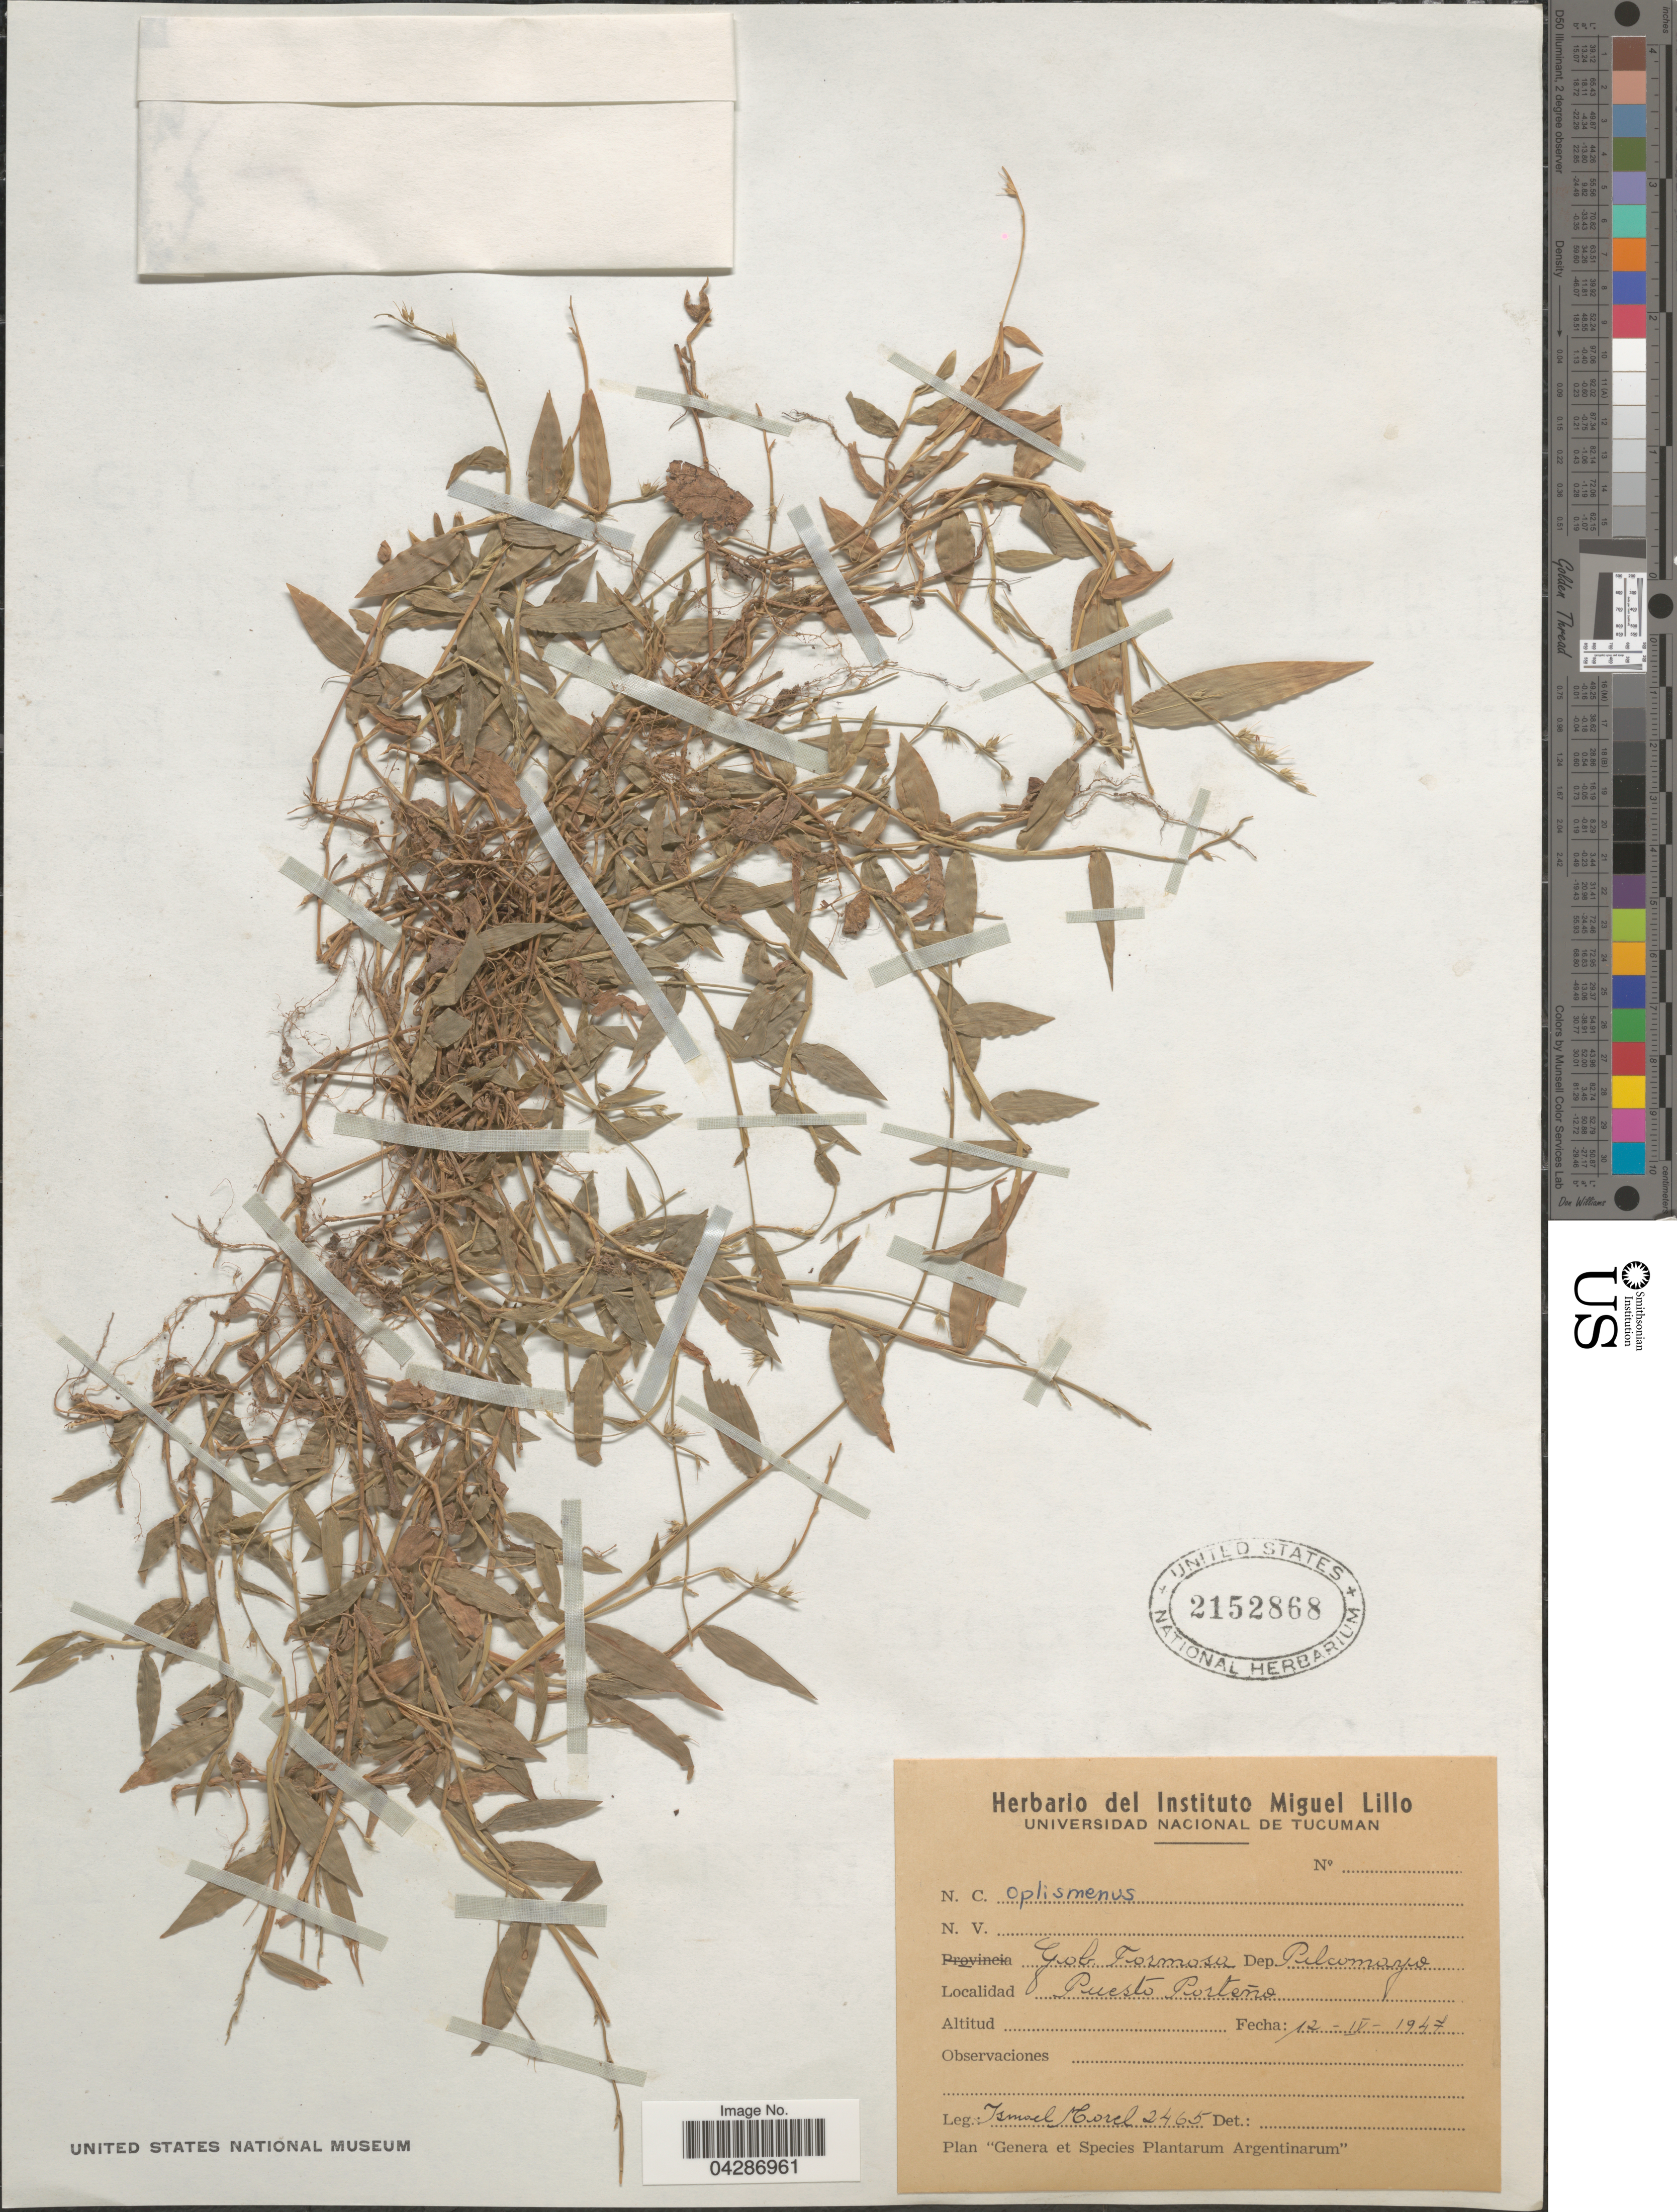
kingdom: Plantae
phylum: Tracheophyta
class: Liliopsida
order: Poales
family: Poaceae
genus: Oplismenus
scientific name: Oplismenus sp.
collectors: I. Morel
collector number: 2465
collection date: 1947-04-12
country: Argentina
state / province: Formosa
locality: Gob. Formosa. Dep. Pilcomayo. Puerto Porteño.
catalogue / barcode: US 2152868